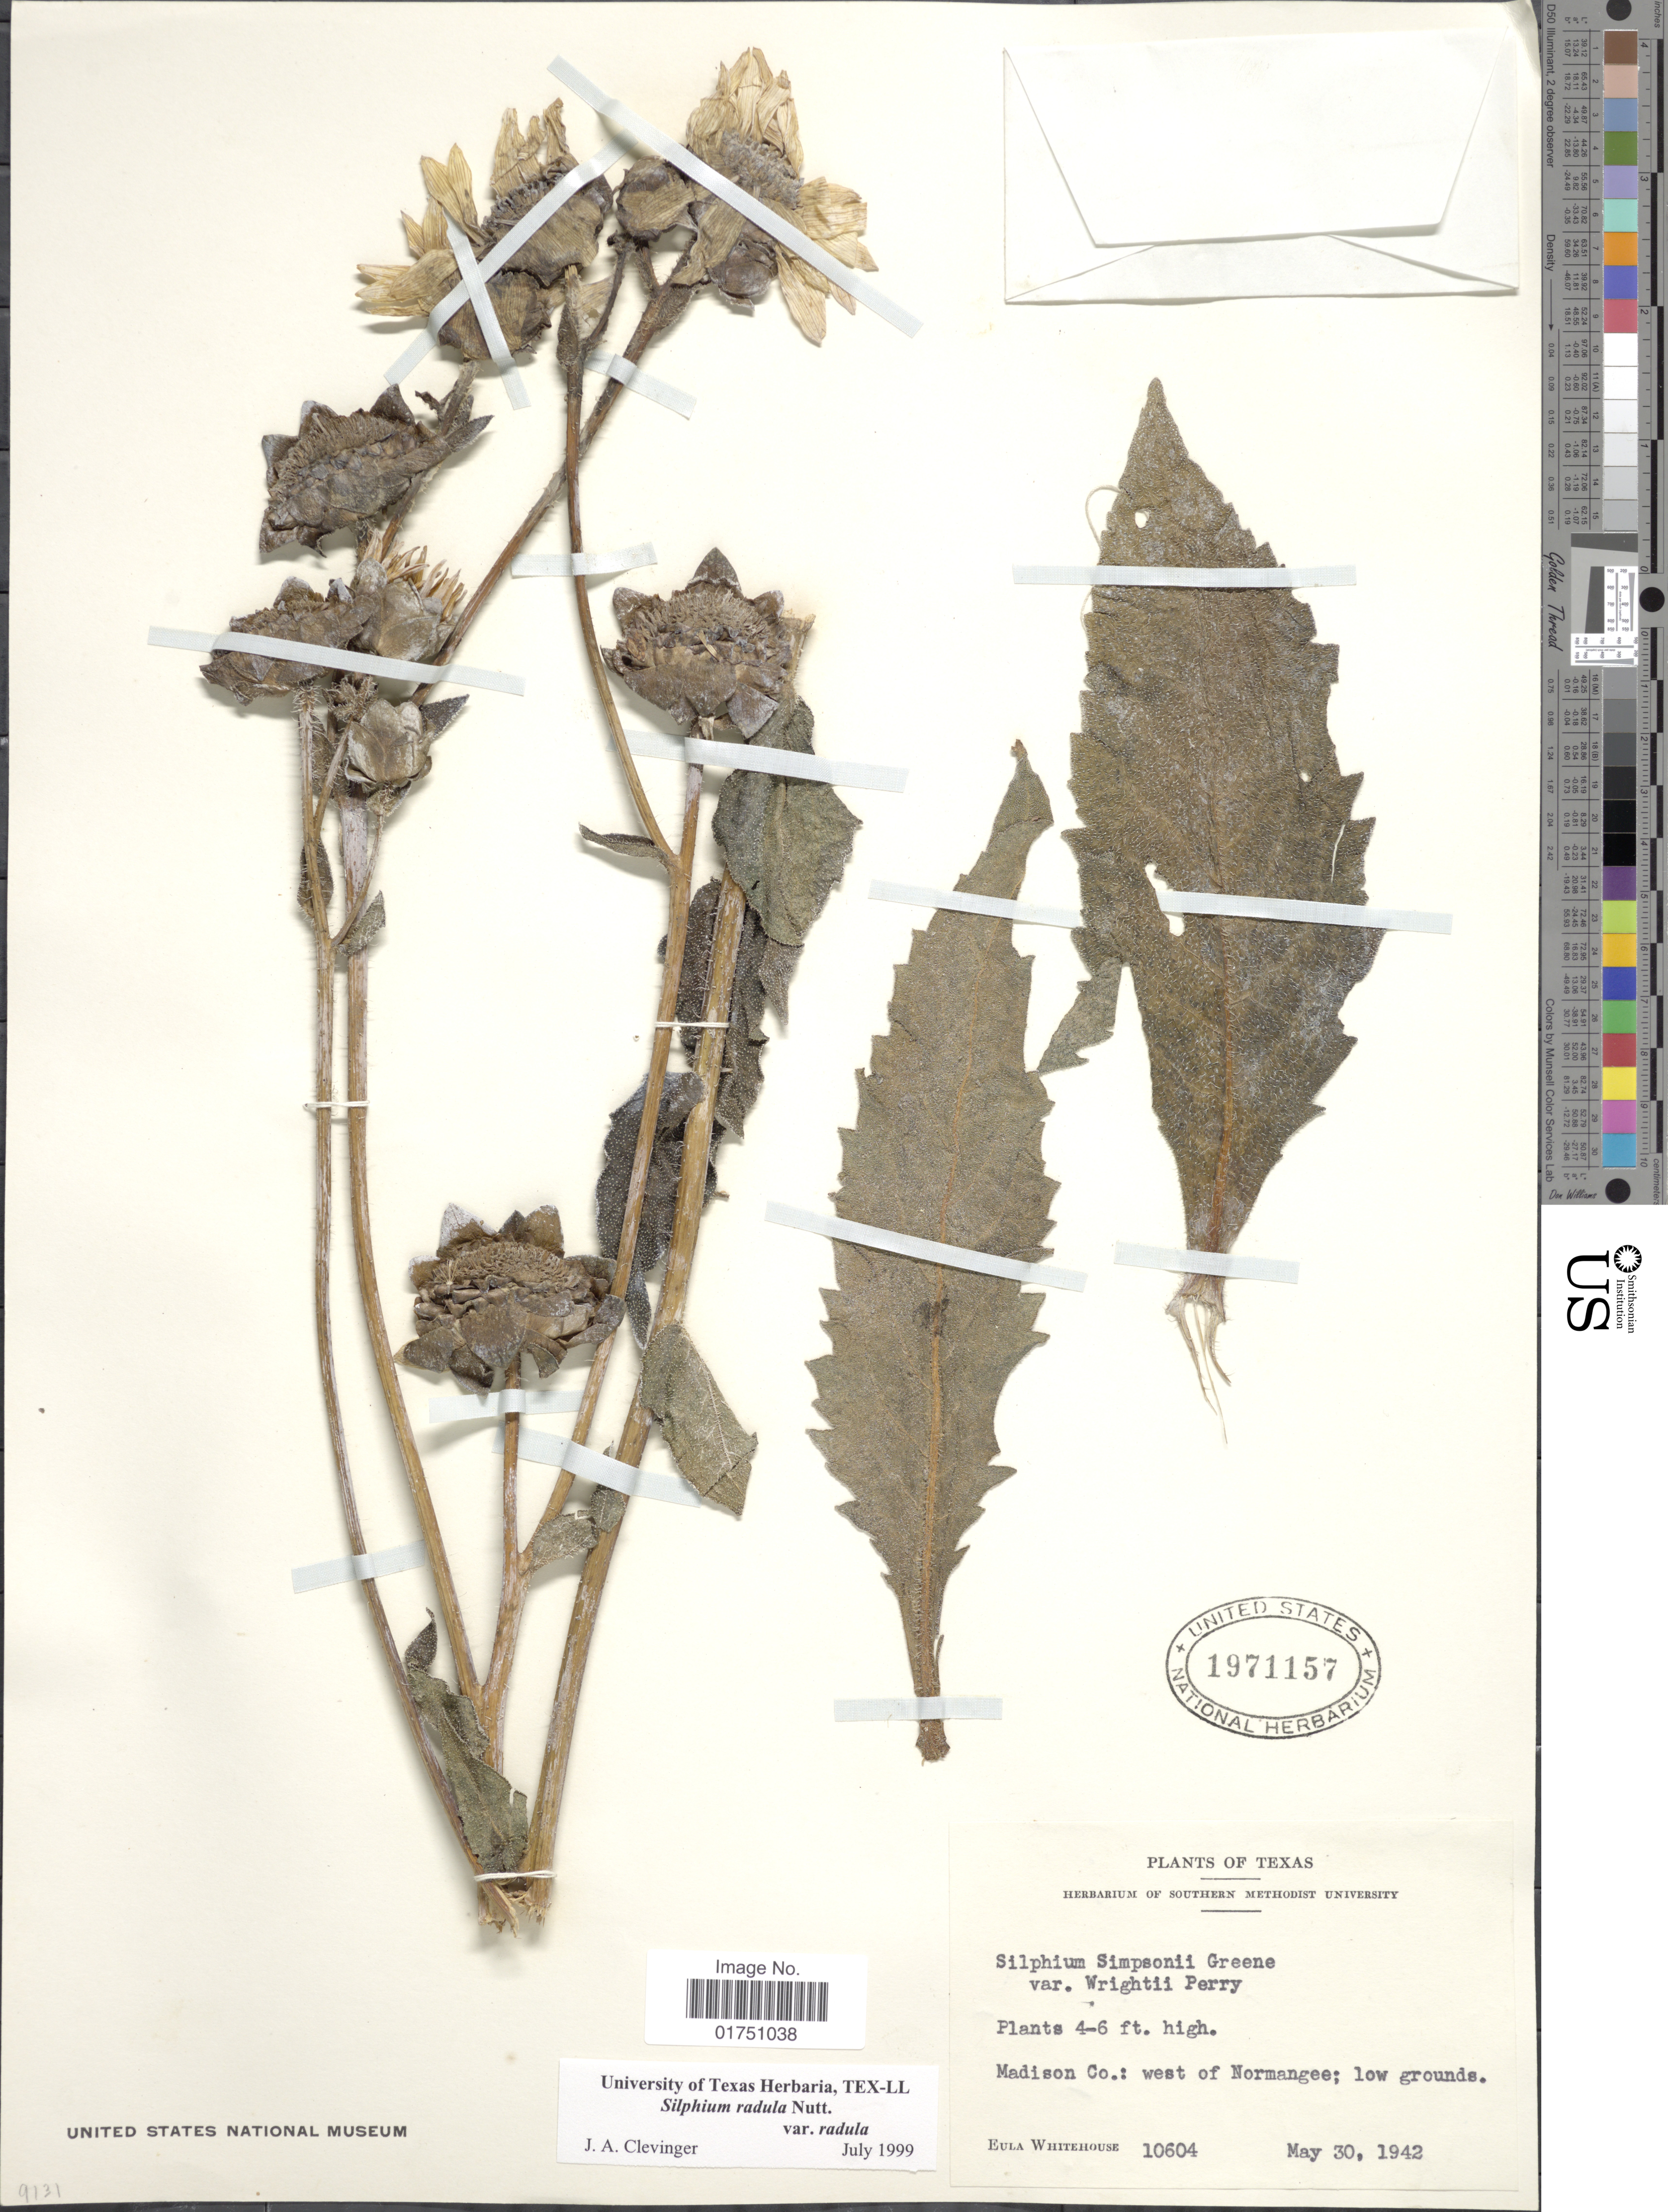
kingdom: Plantae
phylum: Tracheophyta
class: Magnoliopsida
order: Asterales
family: Asteraceae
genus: Silphium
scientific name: Silphium radula var. radula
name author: Nutt.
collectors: E. Whitehouse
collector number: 10604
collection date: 1942-05-30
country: United States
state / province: Texas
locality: Madison Co.: west of Normangee; low grounds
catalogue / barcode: US 1971157